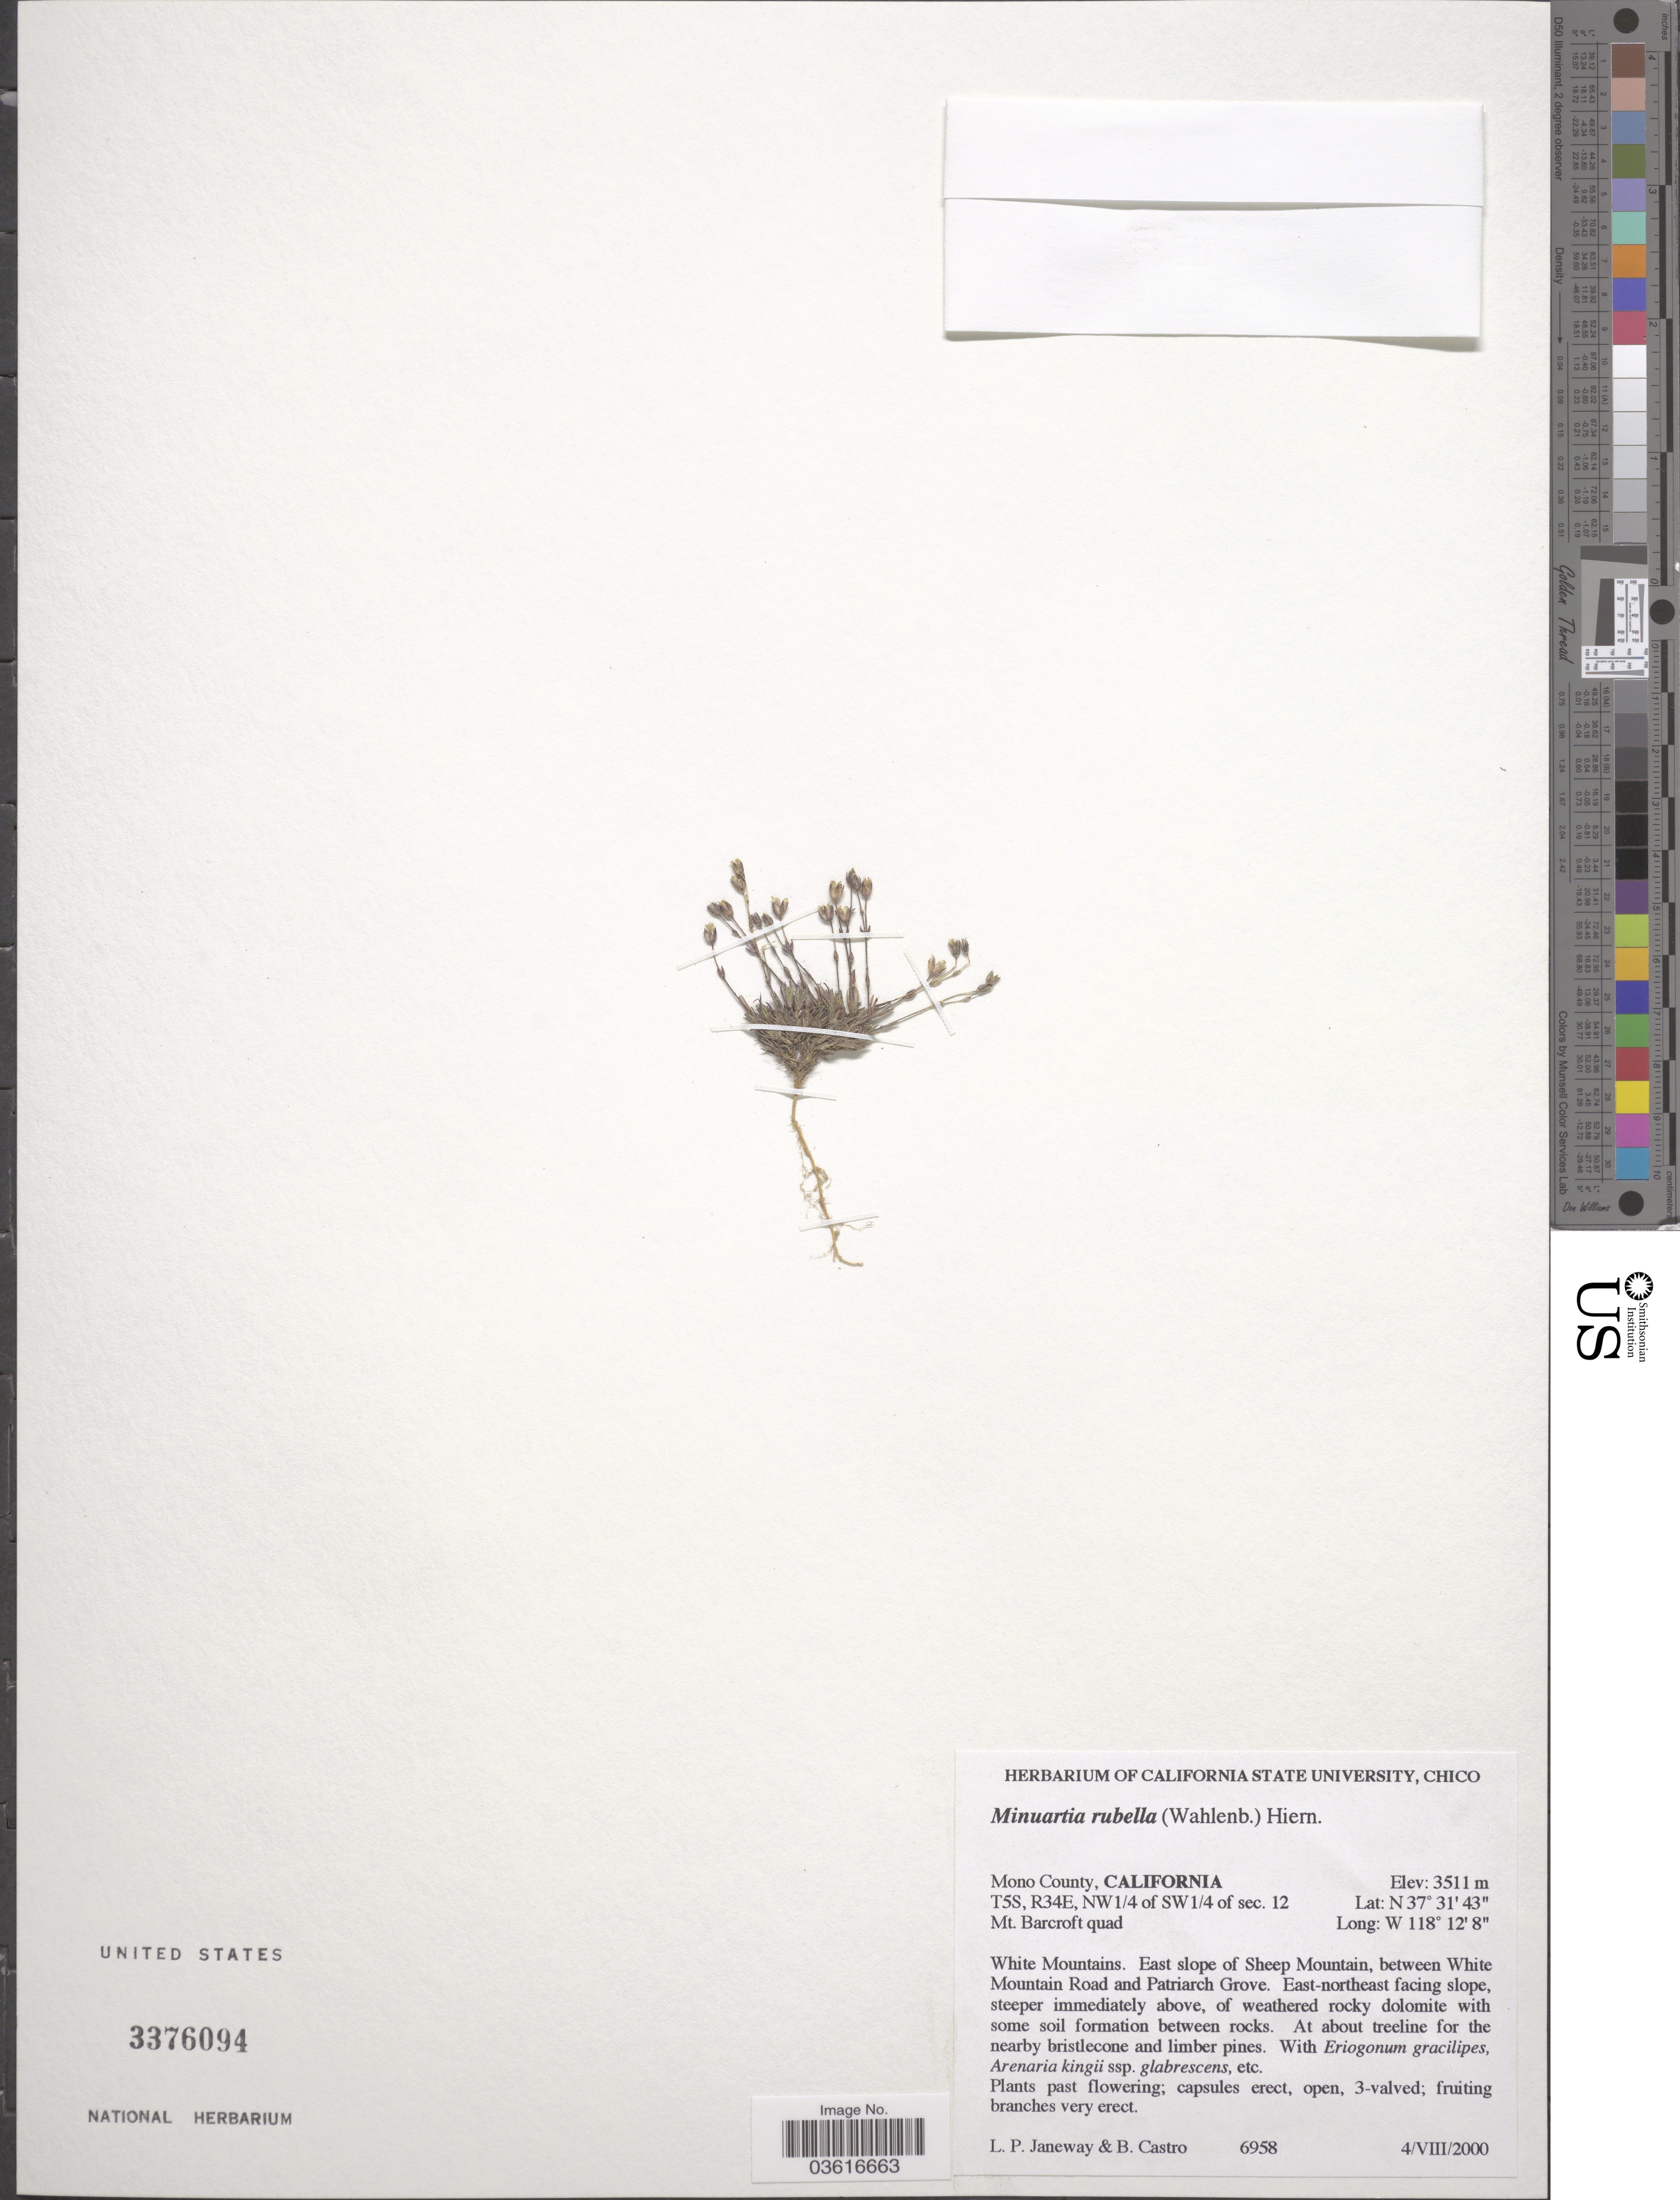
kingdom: Plantae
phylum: Tracheophyta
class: Magnoliopsida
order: Caryophyllales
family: Caryophyllaceae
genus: Minuartia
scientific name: Minuartia rubella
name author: (Wahlenb.) Hiern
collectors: L. P. Janeway & B. Castro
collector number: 6958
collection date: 2000-08-04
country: United States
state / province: California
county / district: Mono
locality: Mono County. T5S, R34E, NW1/4 of SW 1/4 of sec. 12. Mt. Barcroft quad. White Mountains. East slope of Sheep Mountain, between White Mountain Road and Patriarch Grove. East-northeast facing slope.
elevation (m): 3511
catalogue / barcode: US 3376094